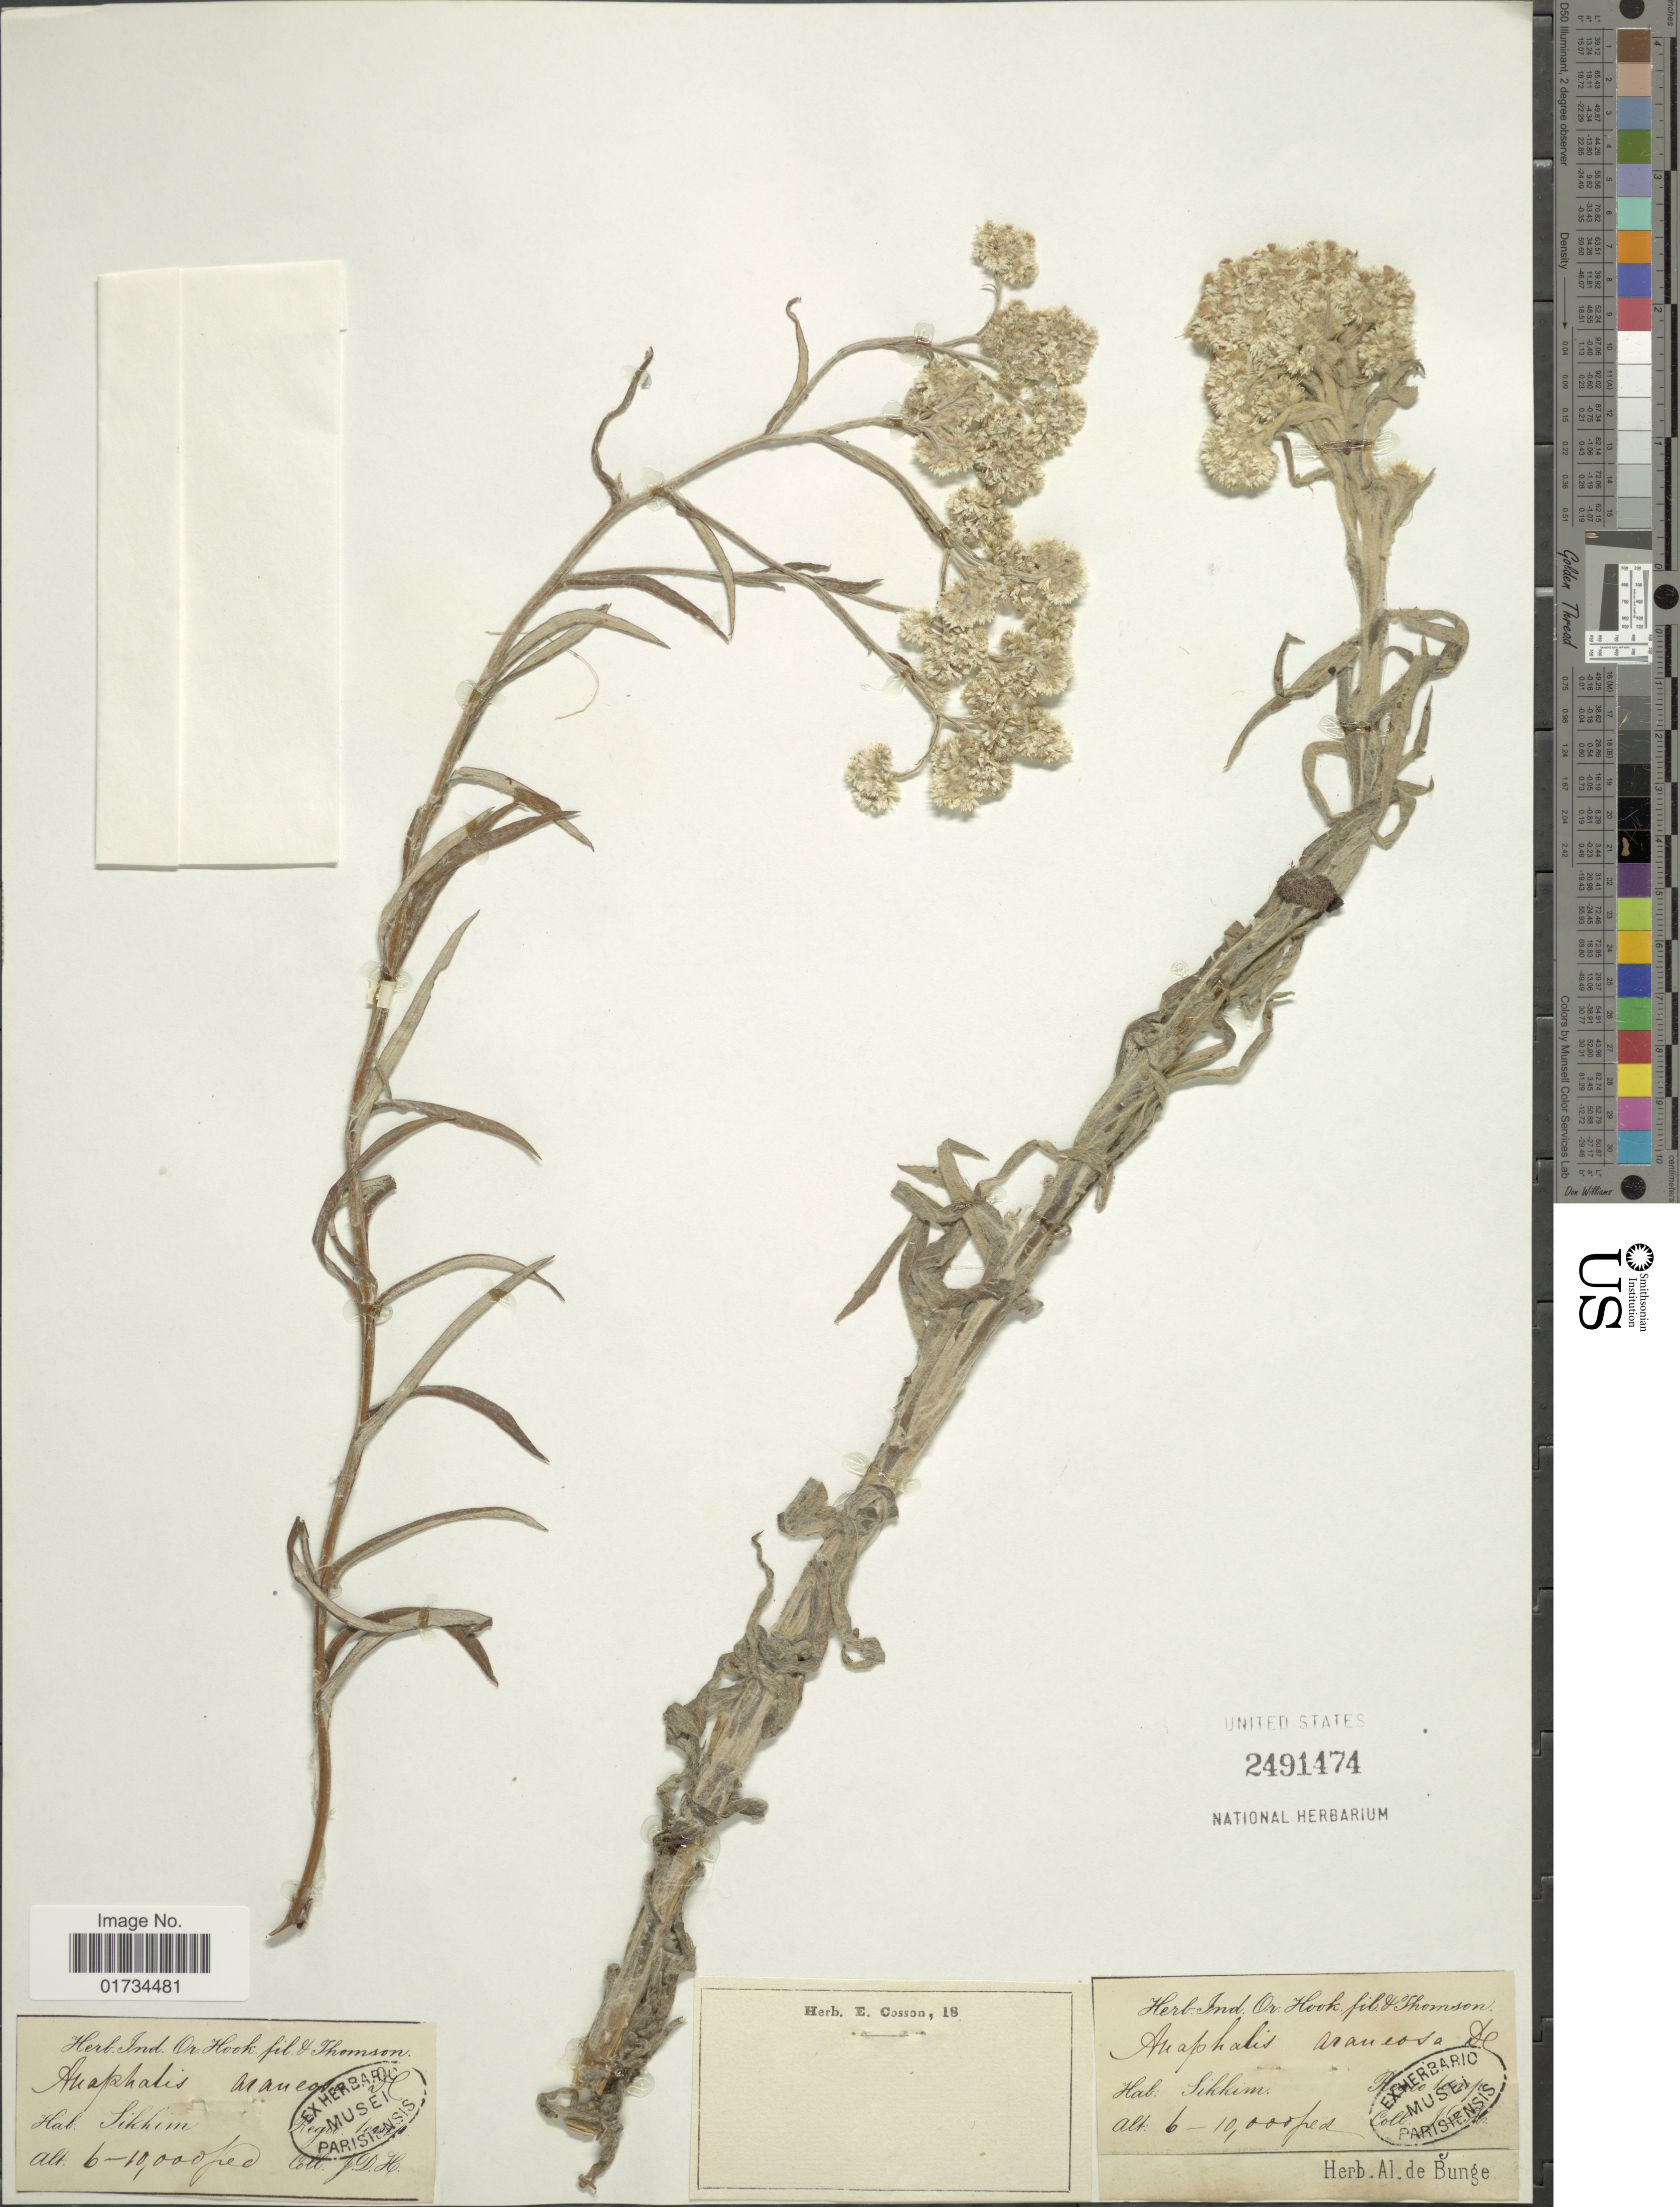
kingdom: Plantae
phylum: Tracheophyta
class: Magnoliopsida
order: Asterales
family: Asteraceae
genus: Anaphalis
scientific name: Anaphalis busua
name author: (Buch.-Ham. ex D. Don) DC.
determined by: Chen, Y. S.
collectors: J. D. Hooker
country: India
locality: Sikhim, Regio temp. Ind.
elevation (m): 1829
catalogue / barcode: US 2491474